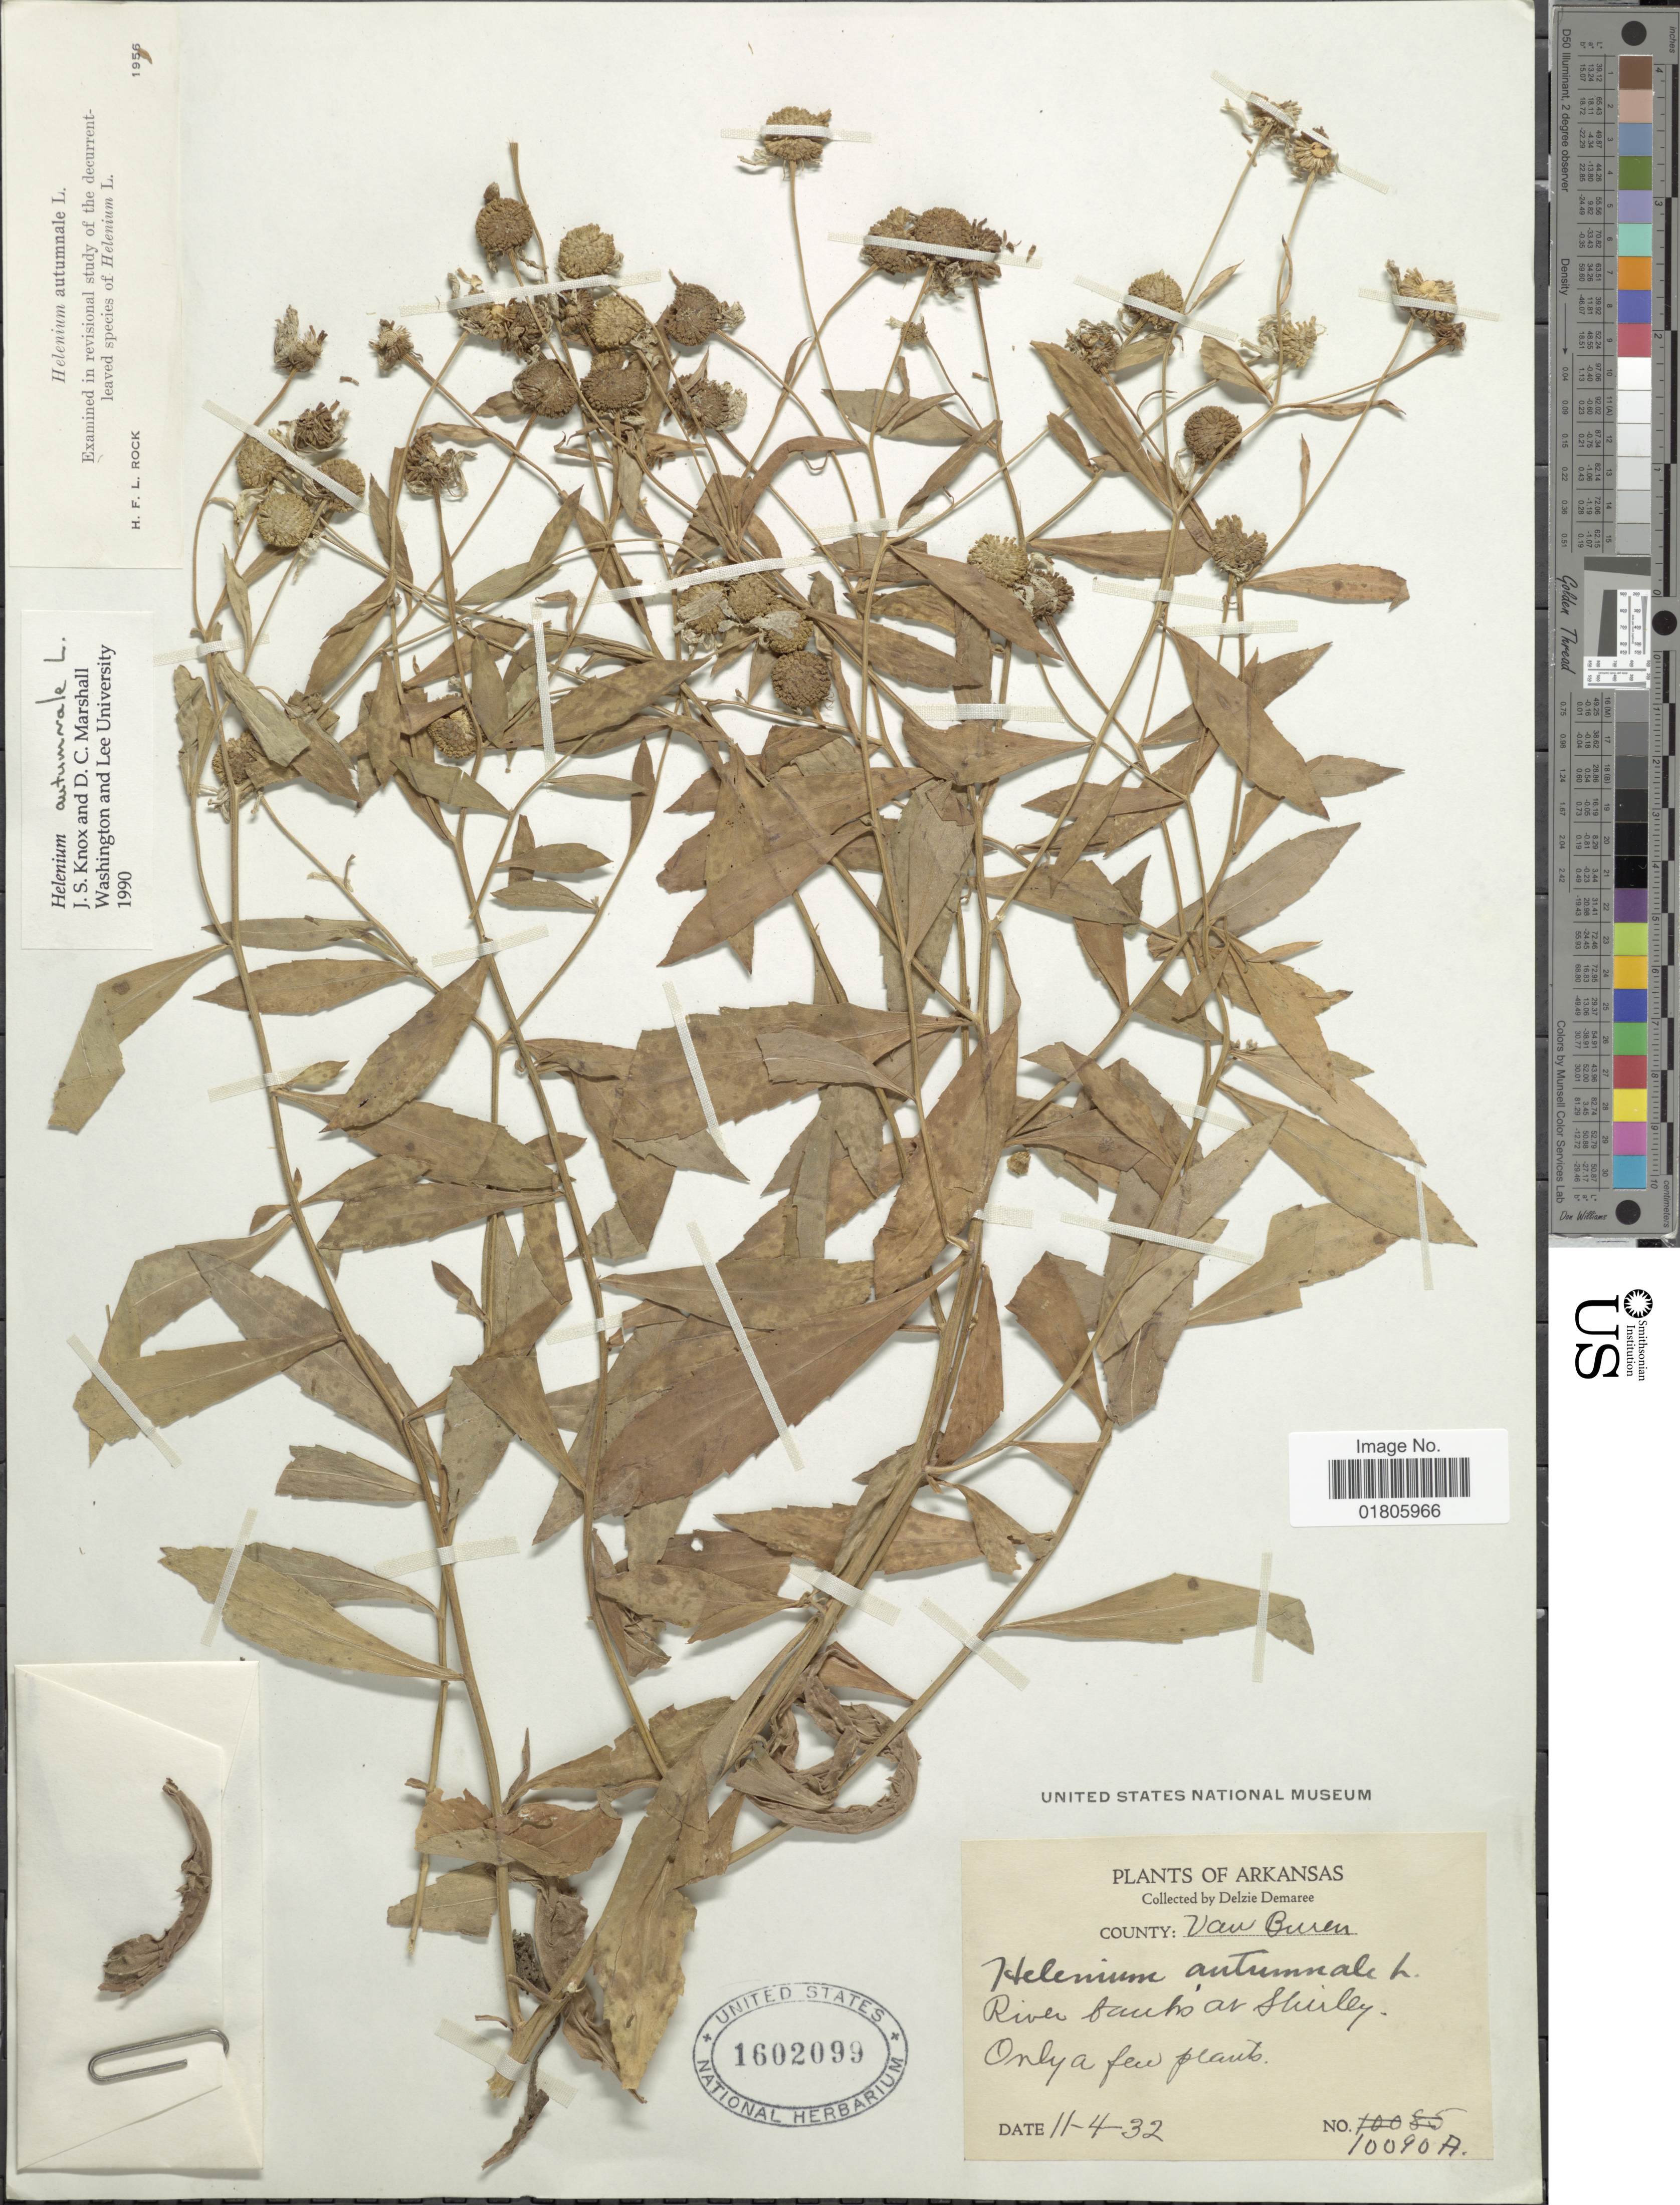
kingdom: Plantae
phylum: Tracheophyta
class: Magnoliopsida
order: Asterales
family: Asteraceae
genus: Helenium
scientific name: Helenium autumnale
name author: L.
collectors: D. Demaree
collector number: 10090A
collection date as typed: Transcribed d/m/y: 4/4/32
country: United States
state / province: Arkansas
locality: County : Van Buren River banks on Shirley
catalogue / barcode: US 1602099